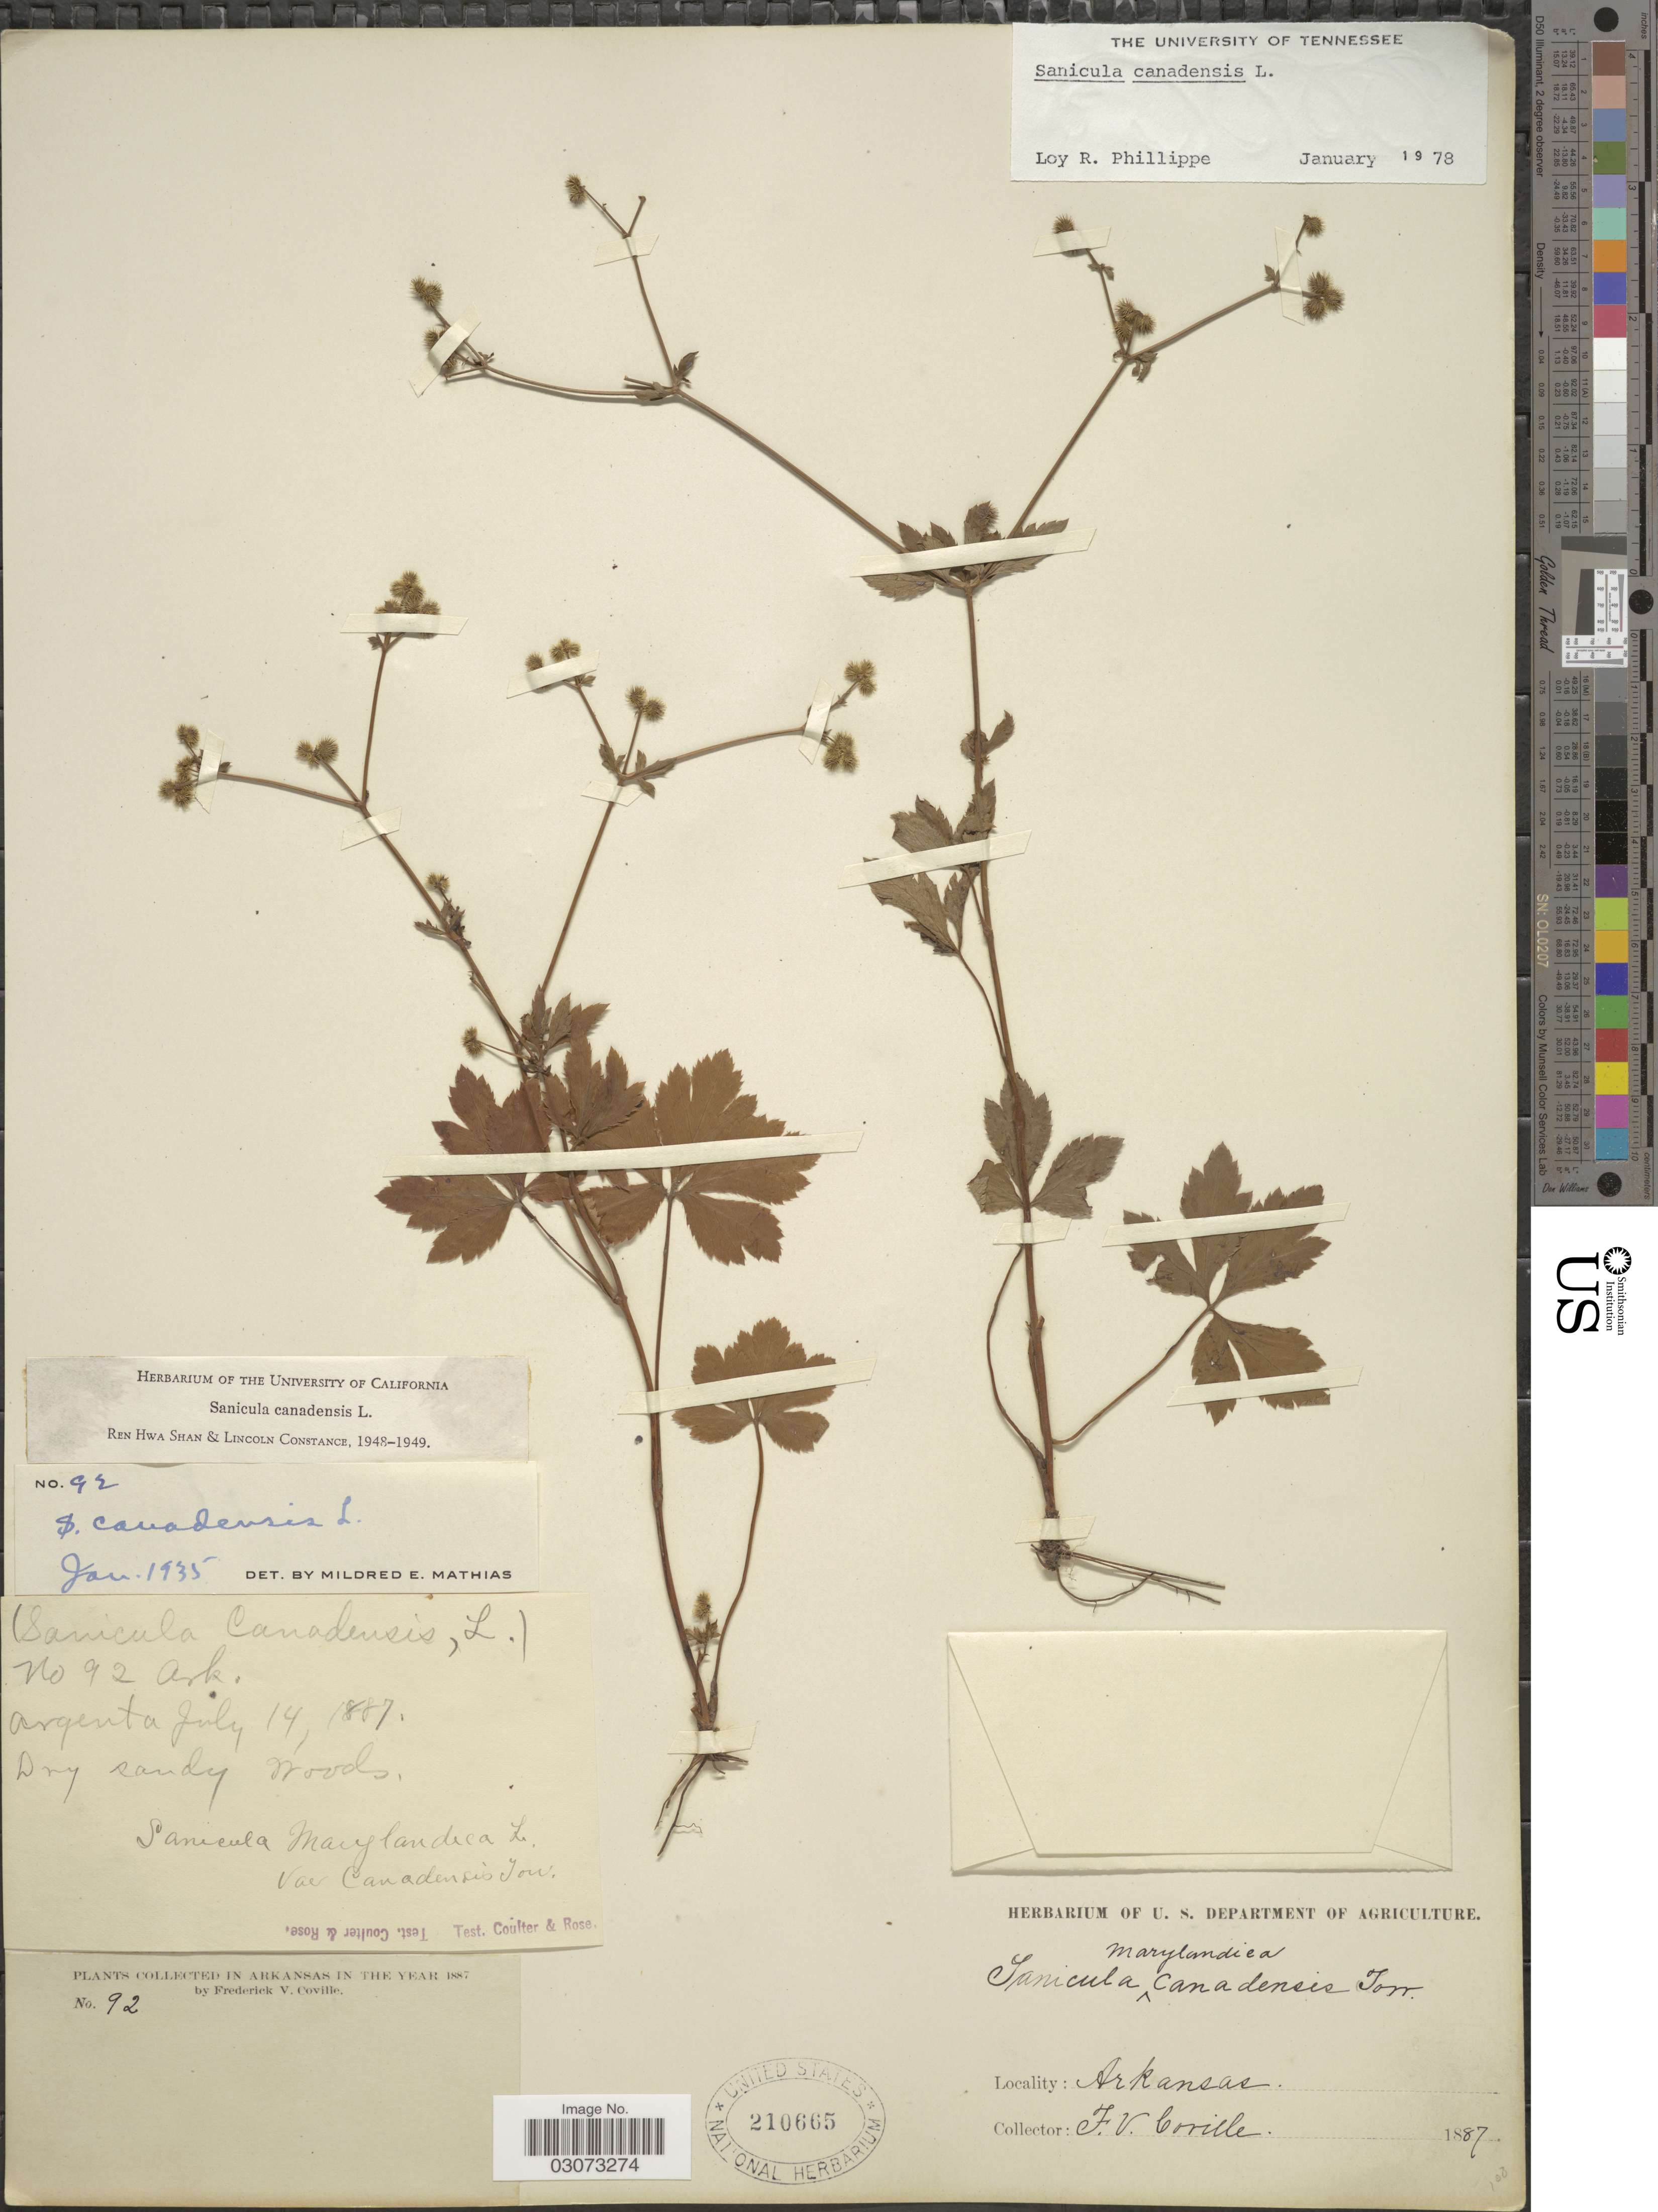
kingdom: Plantae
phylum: Tracheophyta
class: Magnoliopsida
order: Apiales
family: Apiaceae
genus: Sanicula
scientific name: Sanicula canadensis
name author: L.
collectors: F. V. Coville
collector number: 92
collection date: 1887-07-14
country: United States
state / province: Arkansas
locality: Argenta.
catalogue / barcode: US 210665